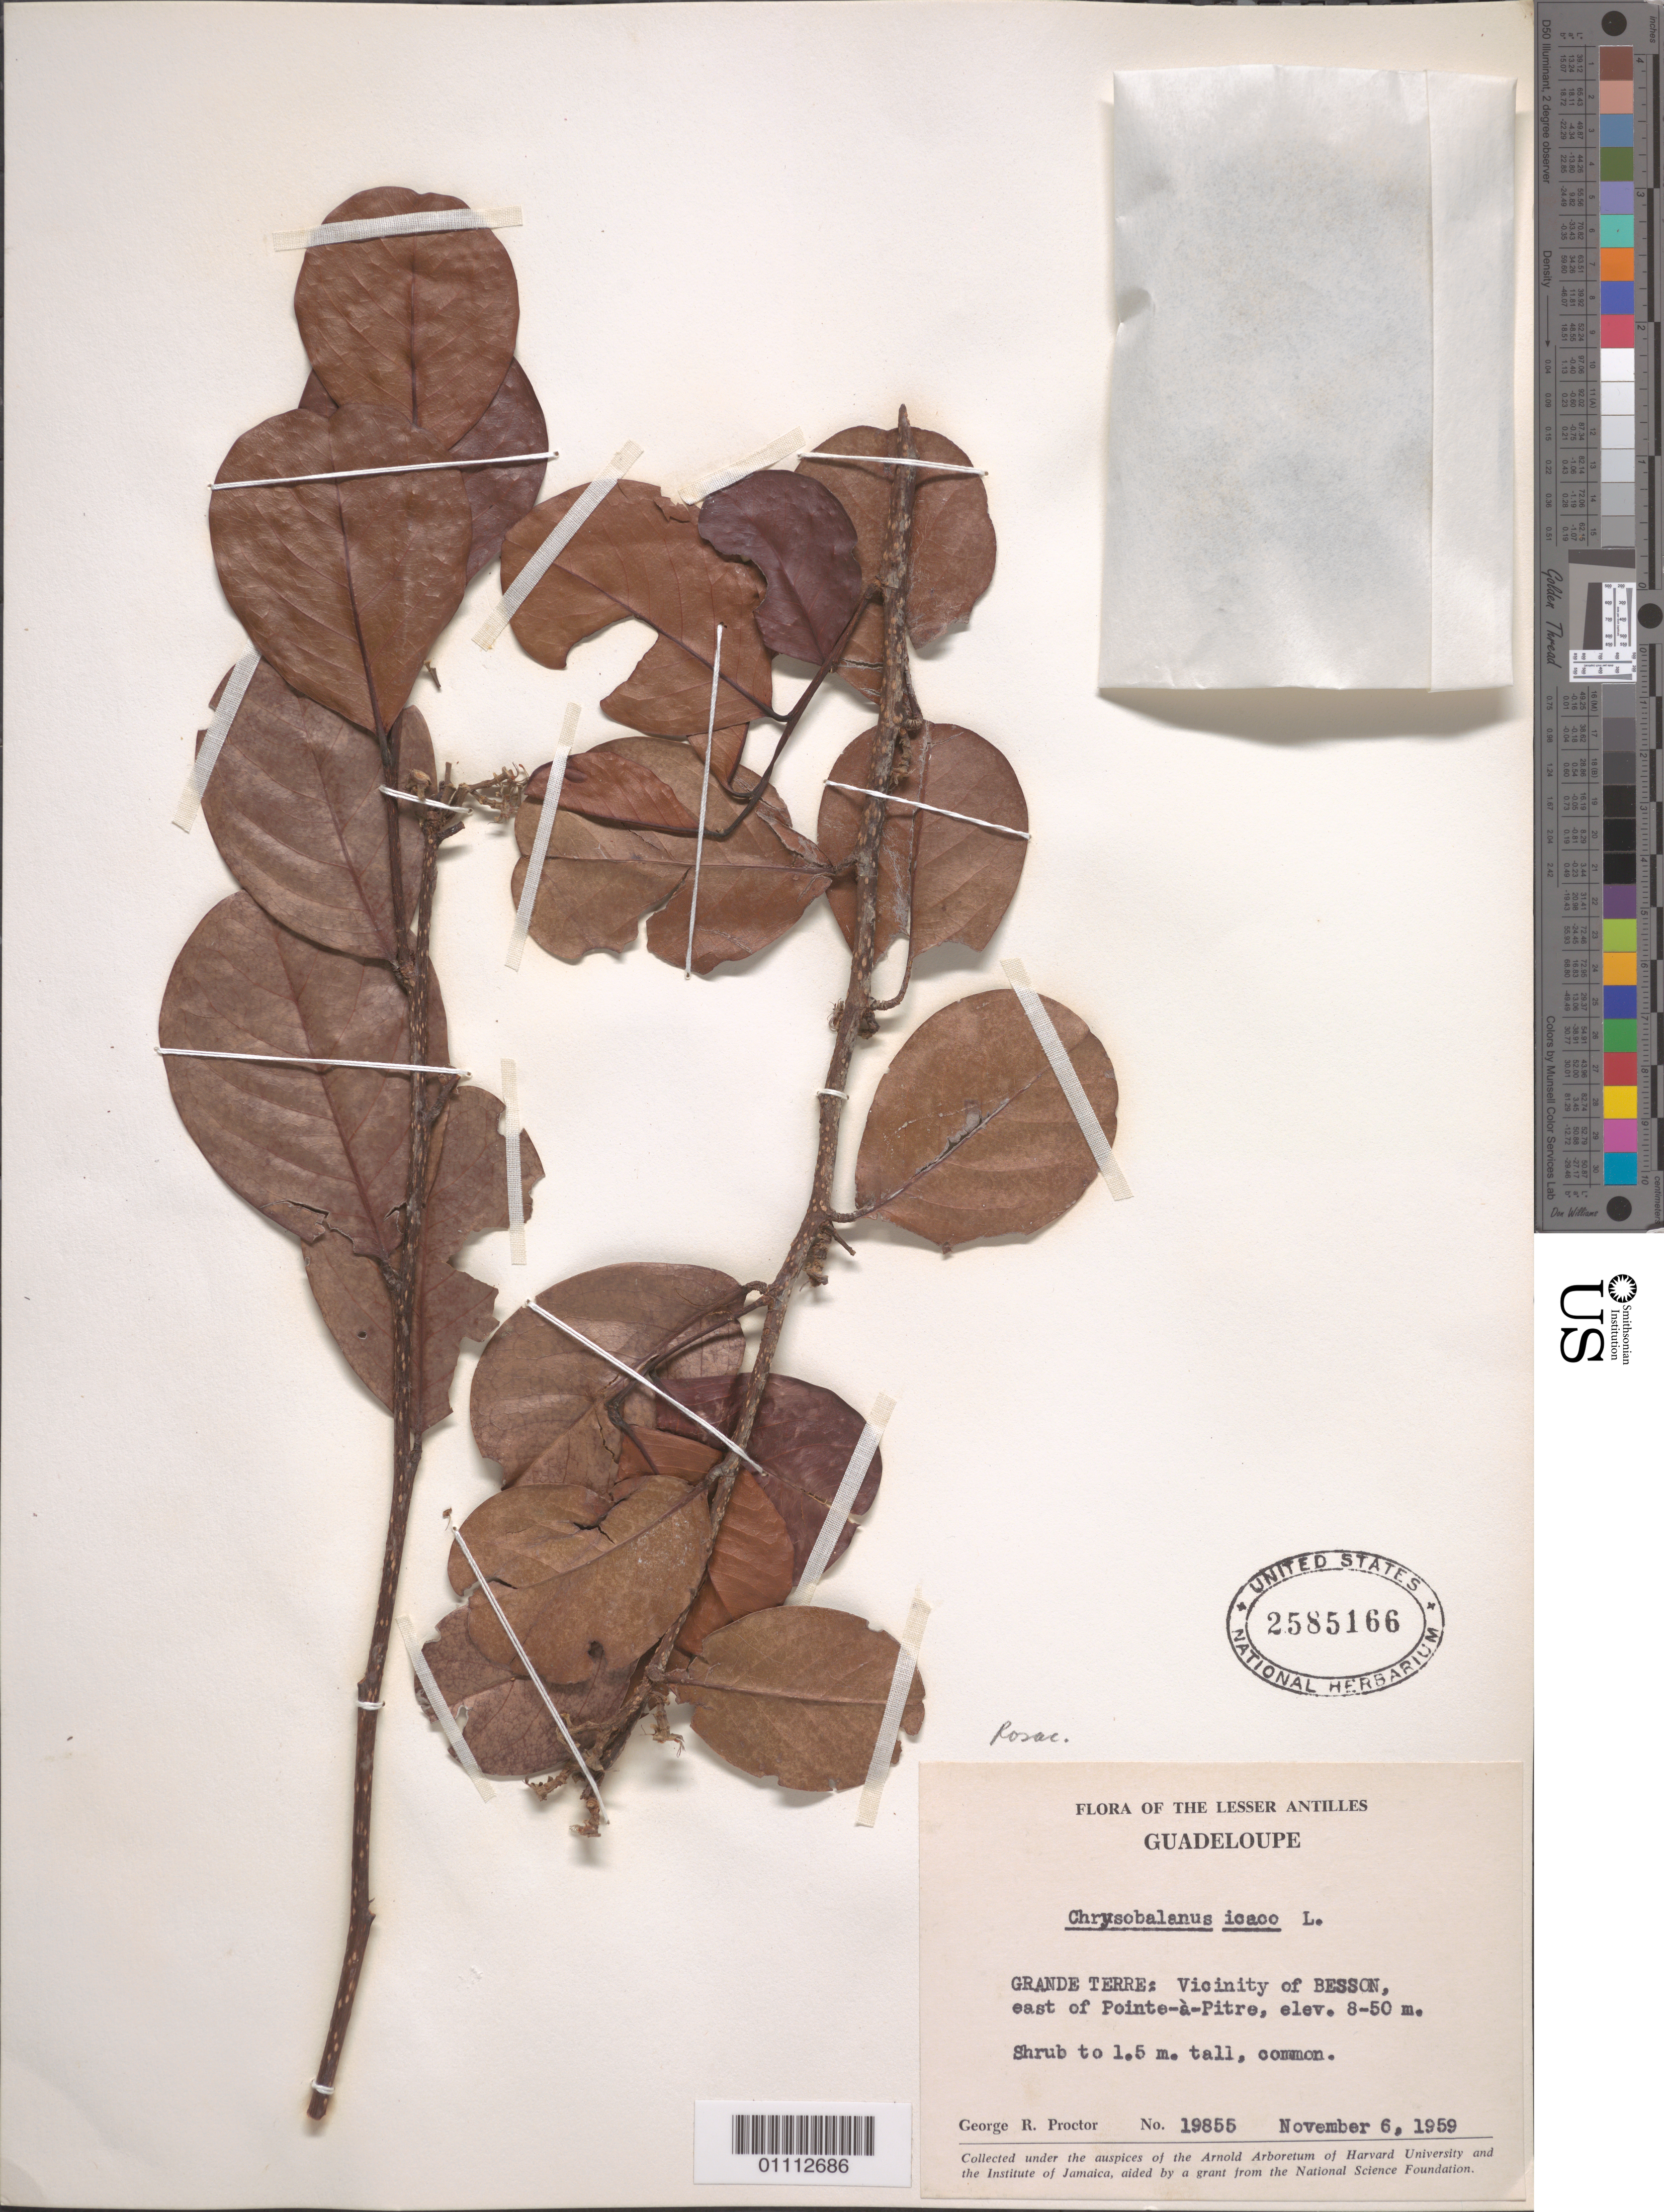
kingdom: Plantae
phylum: Tracheophyta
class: Magnoliopsida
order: Malpighiales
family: Chrysobalanaceae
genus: Chrysobalanus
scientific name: Chrysobalanus icaco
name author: L.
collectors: G. R. Proctor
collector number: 19855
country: Guadeloupe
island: Grande Terre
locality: Vicinity of Besson. east of Pointe-a-Pitre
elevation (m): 8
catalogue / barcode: US 2585166